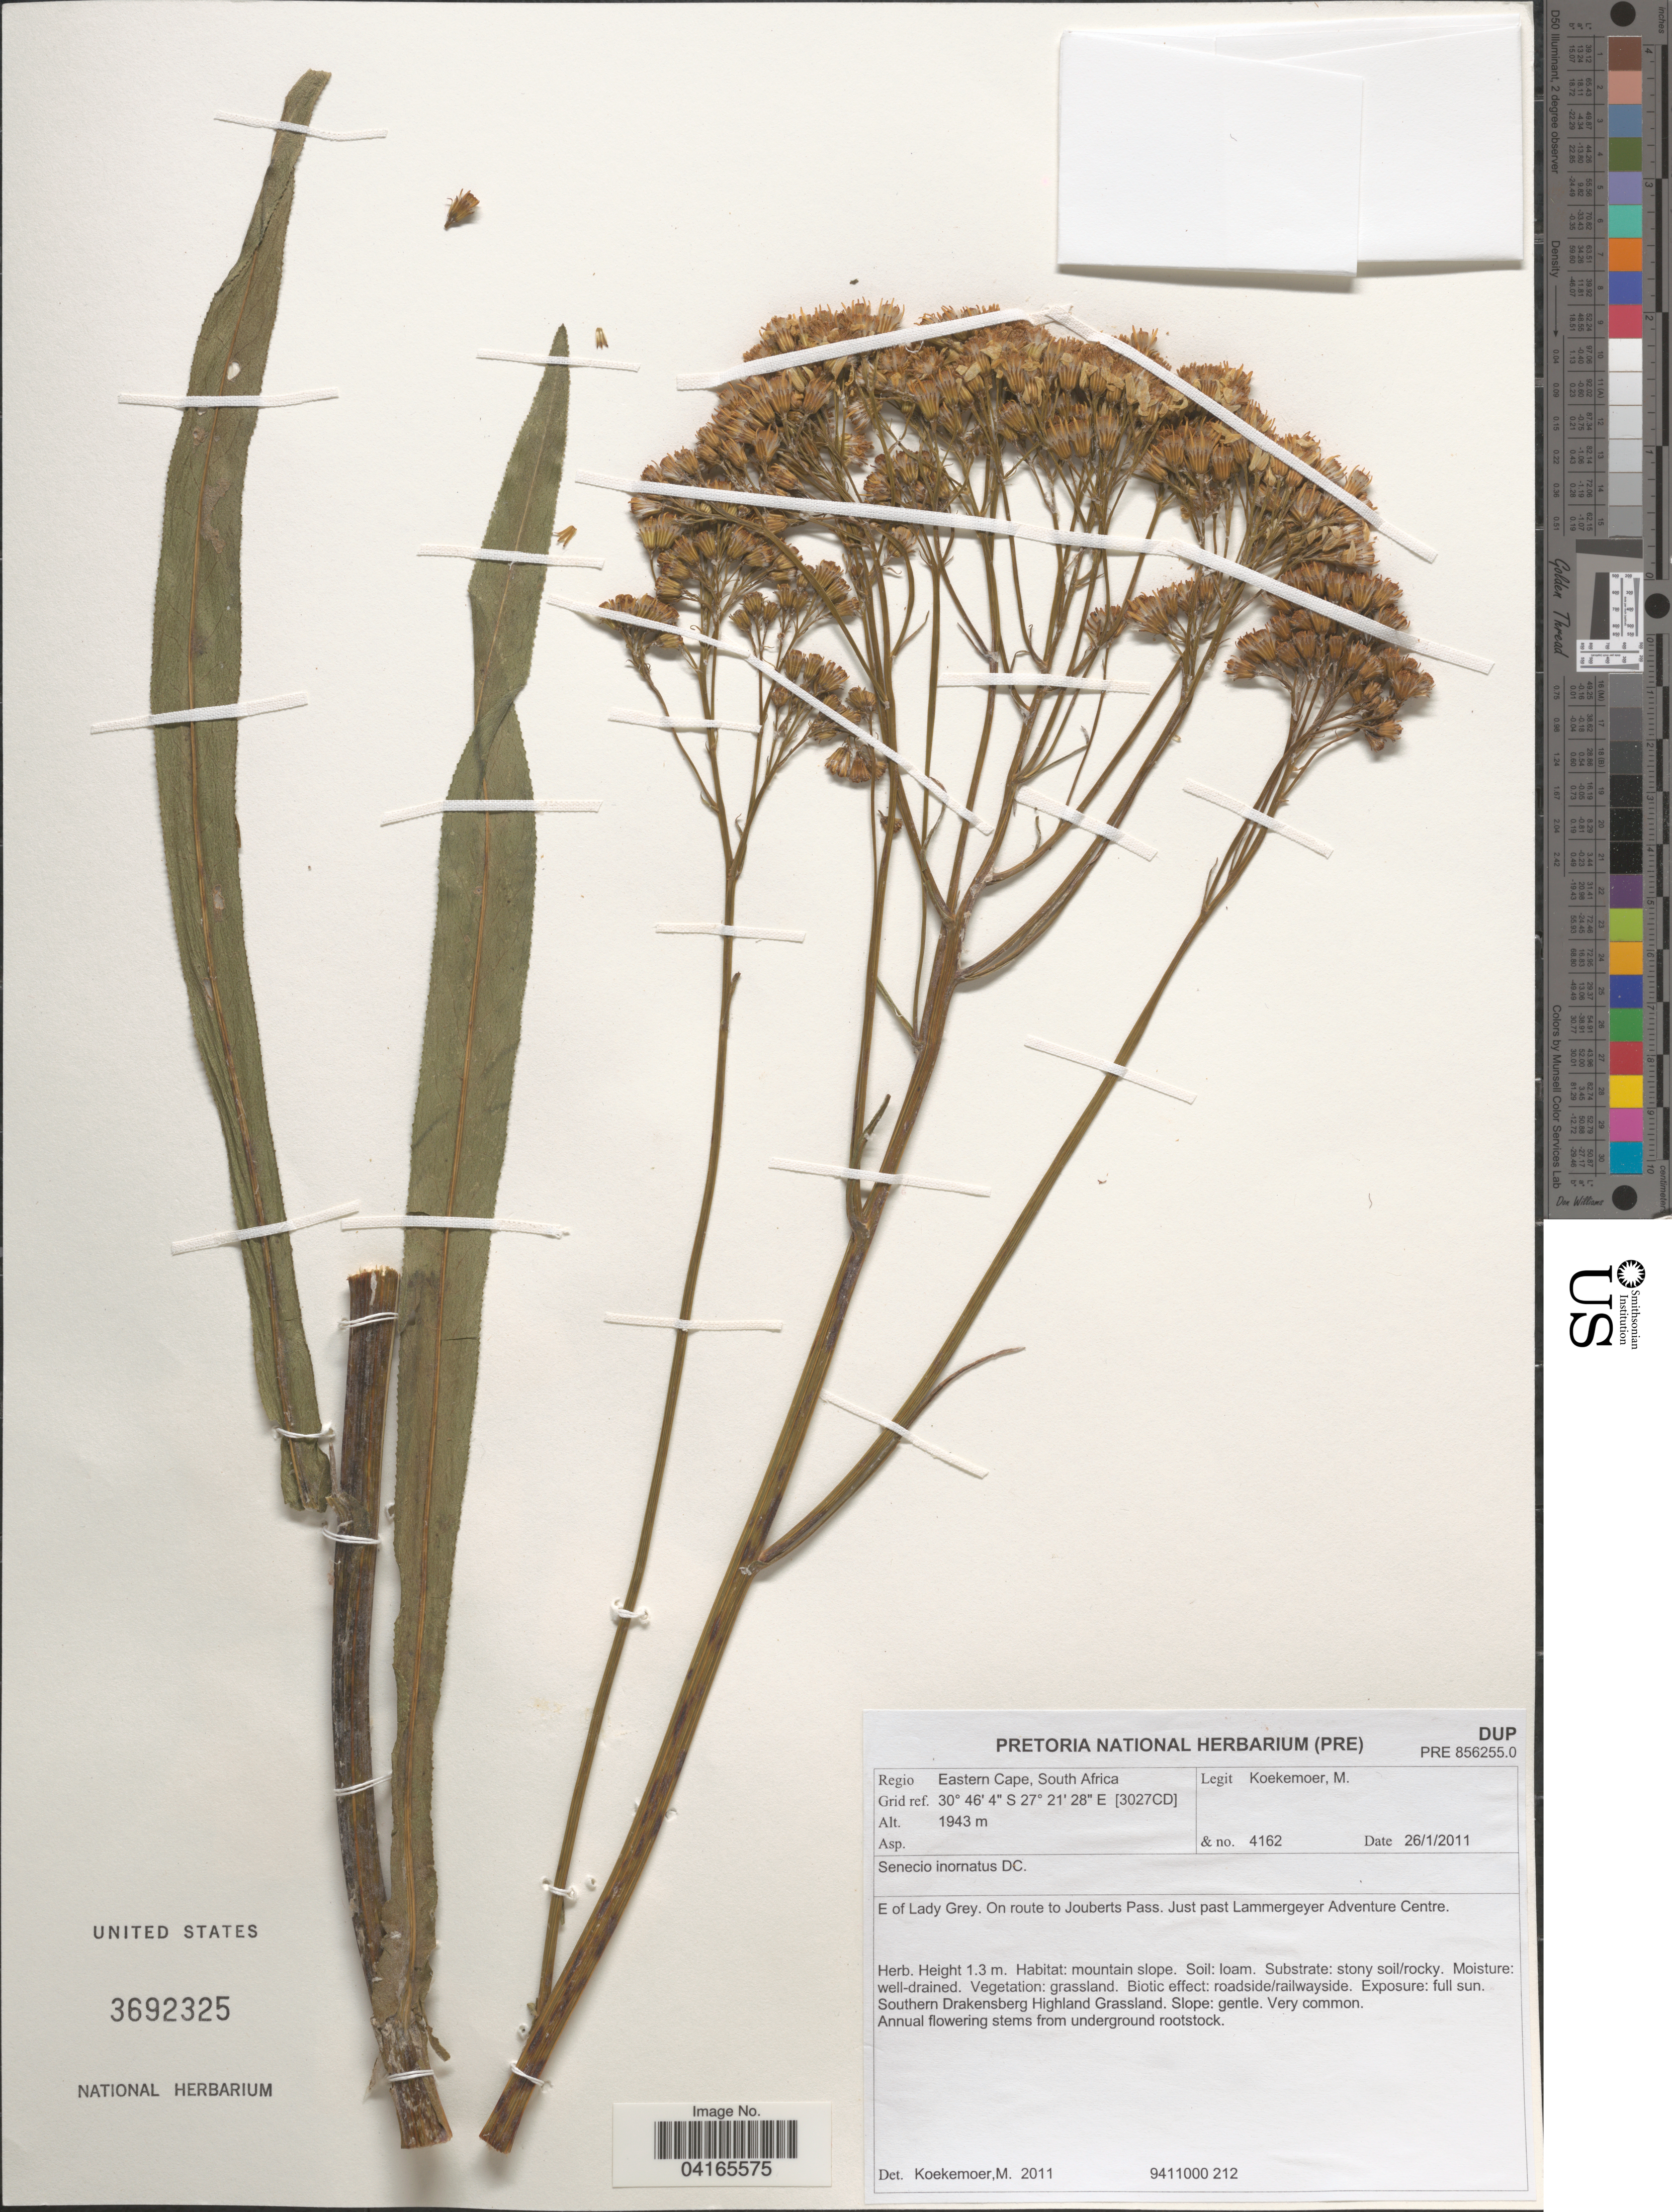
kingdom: Plantae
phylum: Tracheophyta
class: Magnoliopsida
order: Asterales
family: Asteraceae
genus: Senecio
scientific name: Senecio inornatus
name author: DC.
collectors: M. Koekemoer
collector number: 4162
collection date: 2011-01-26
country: South Africa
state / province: Eastern Cape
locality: Regio Eastern Cape. E of Lady Grey. On route to Jouberts Pass. Just past Lammergeyer Adventure Centre. [3027CD].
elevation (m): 1943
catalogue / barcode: US 3692325